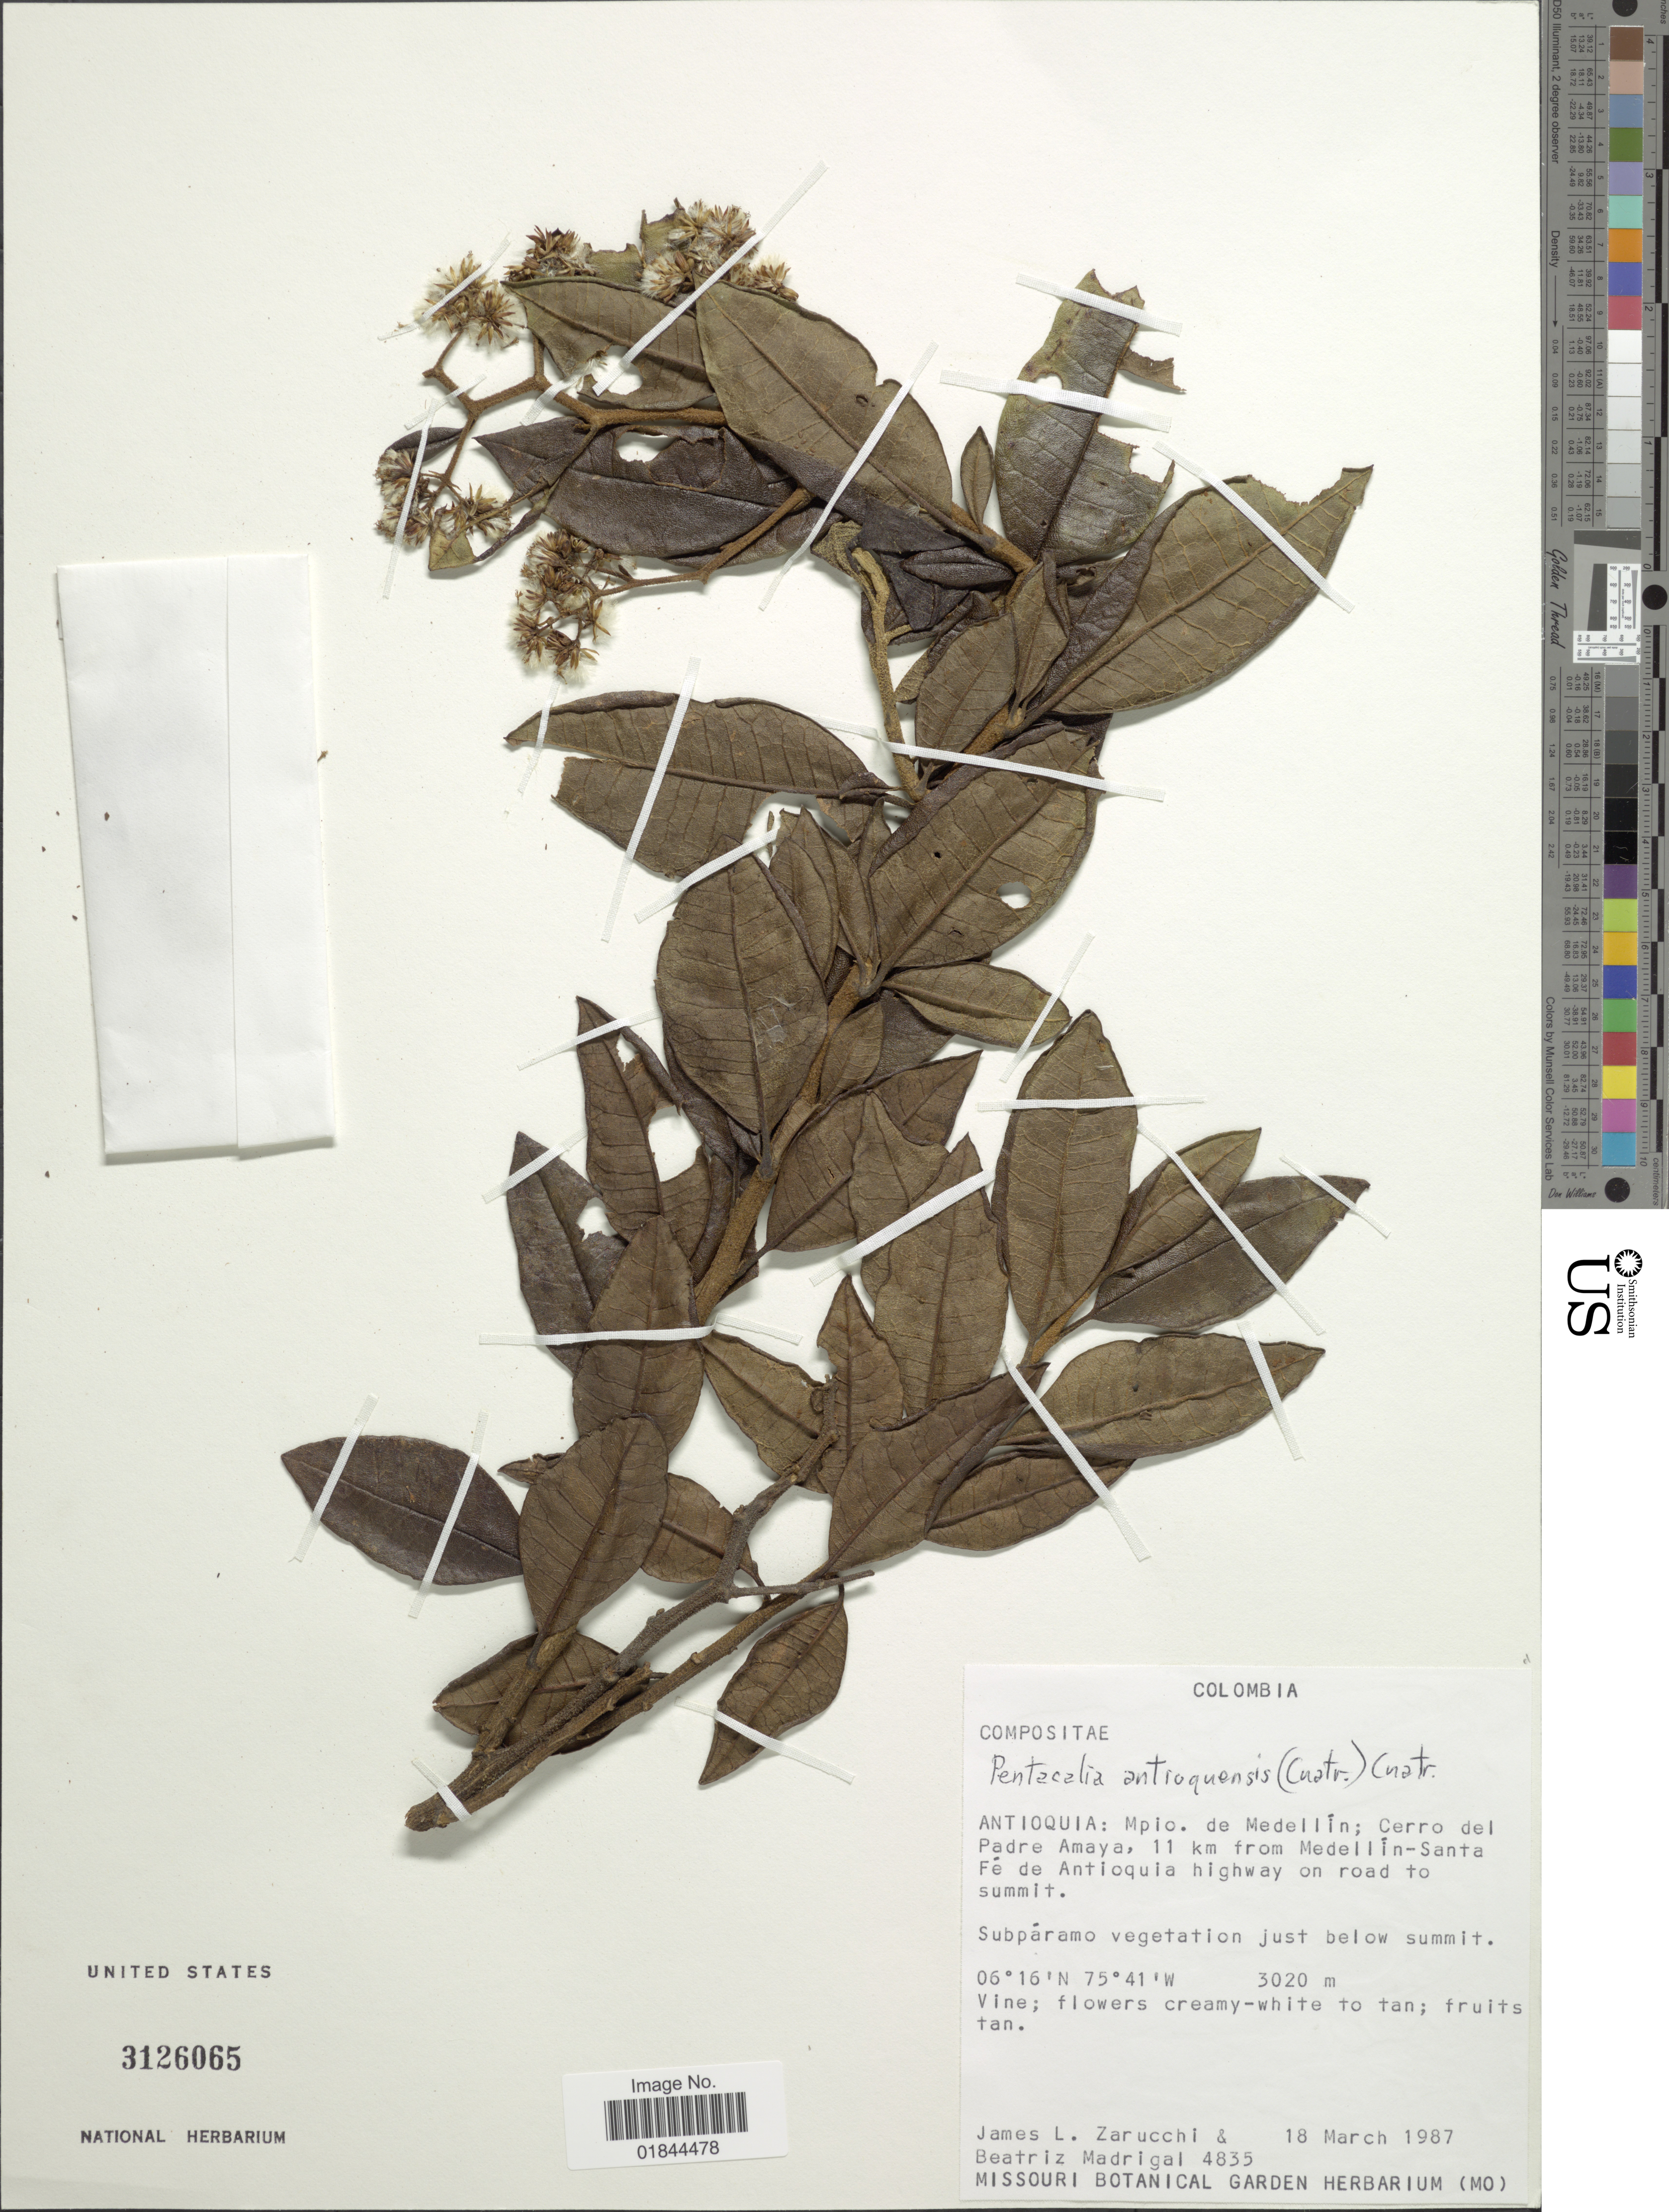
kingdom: Plantae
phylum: Tracheophyta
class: Magnoliopsida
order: Asterales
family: Asteraceae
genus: Pentacalia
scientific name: Pentacalia genuflexa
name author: (Greenm.) Cuatrec.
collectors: J. L. Zarucchi & B. E. Madrigal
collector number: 4835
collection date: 1987-03-18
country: Colombia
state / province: Antioquia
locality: Mpio de Medellín; Cerro del Padre Amaya, 11 km from Medellín-Santa Fé de Antioquia highway on road to summit, Subpáramo vegetation just below summit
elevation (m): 3020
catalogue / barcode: US 3126065